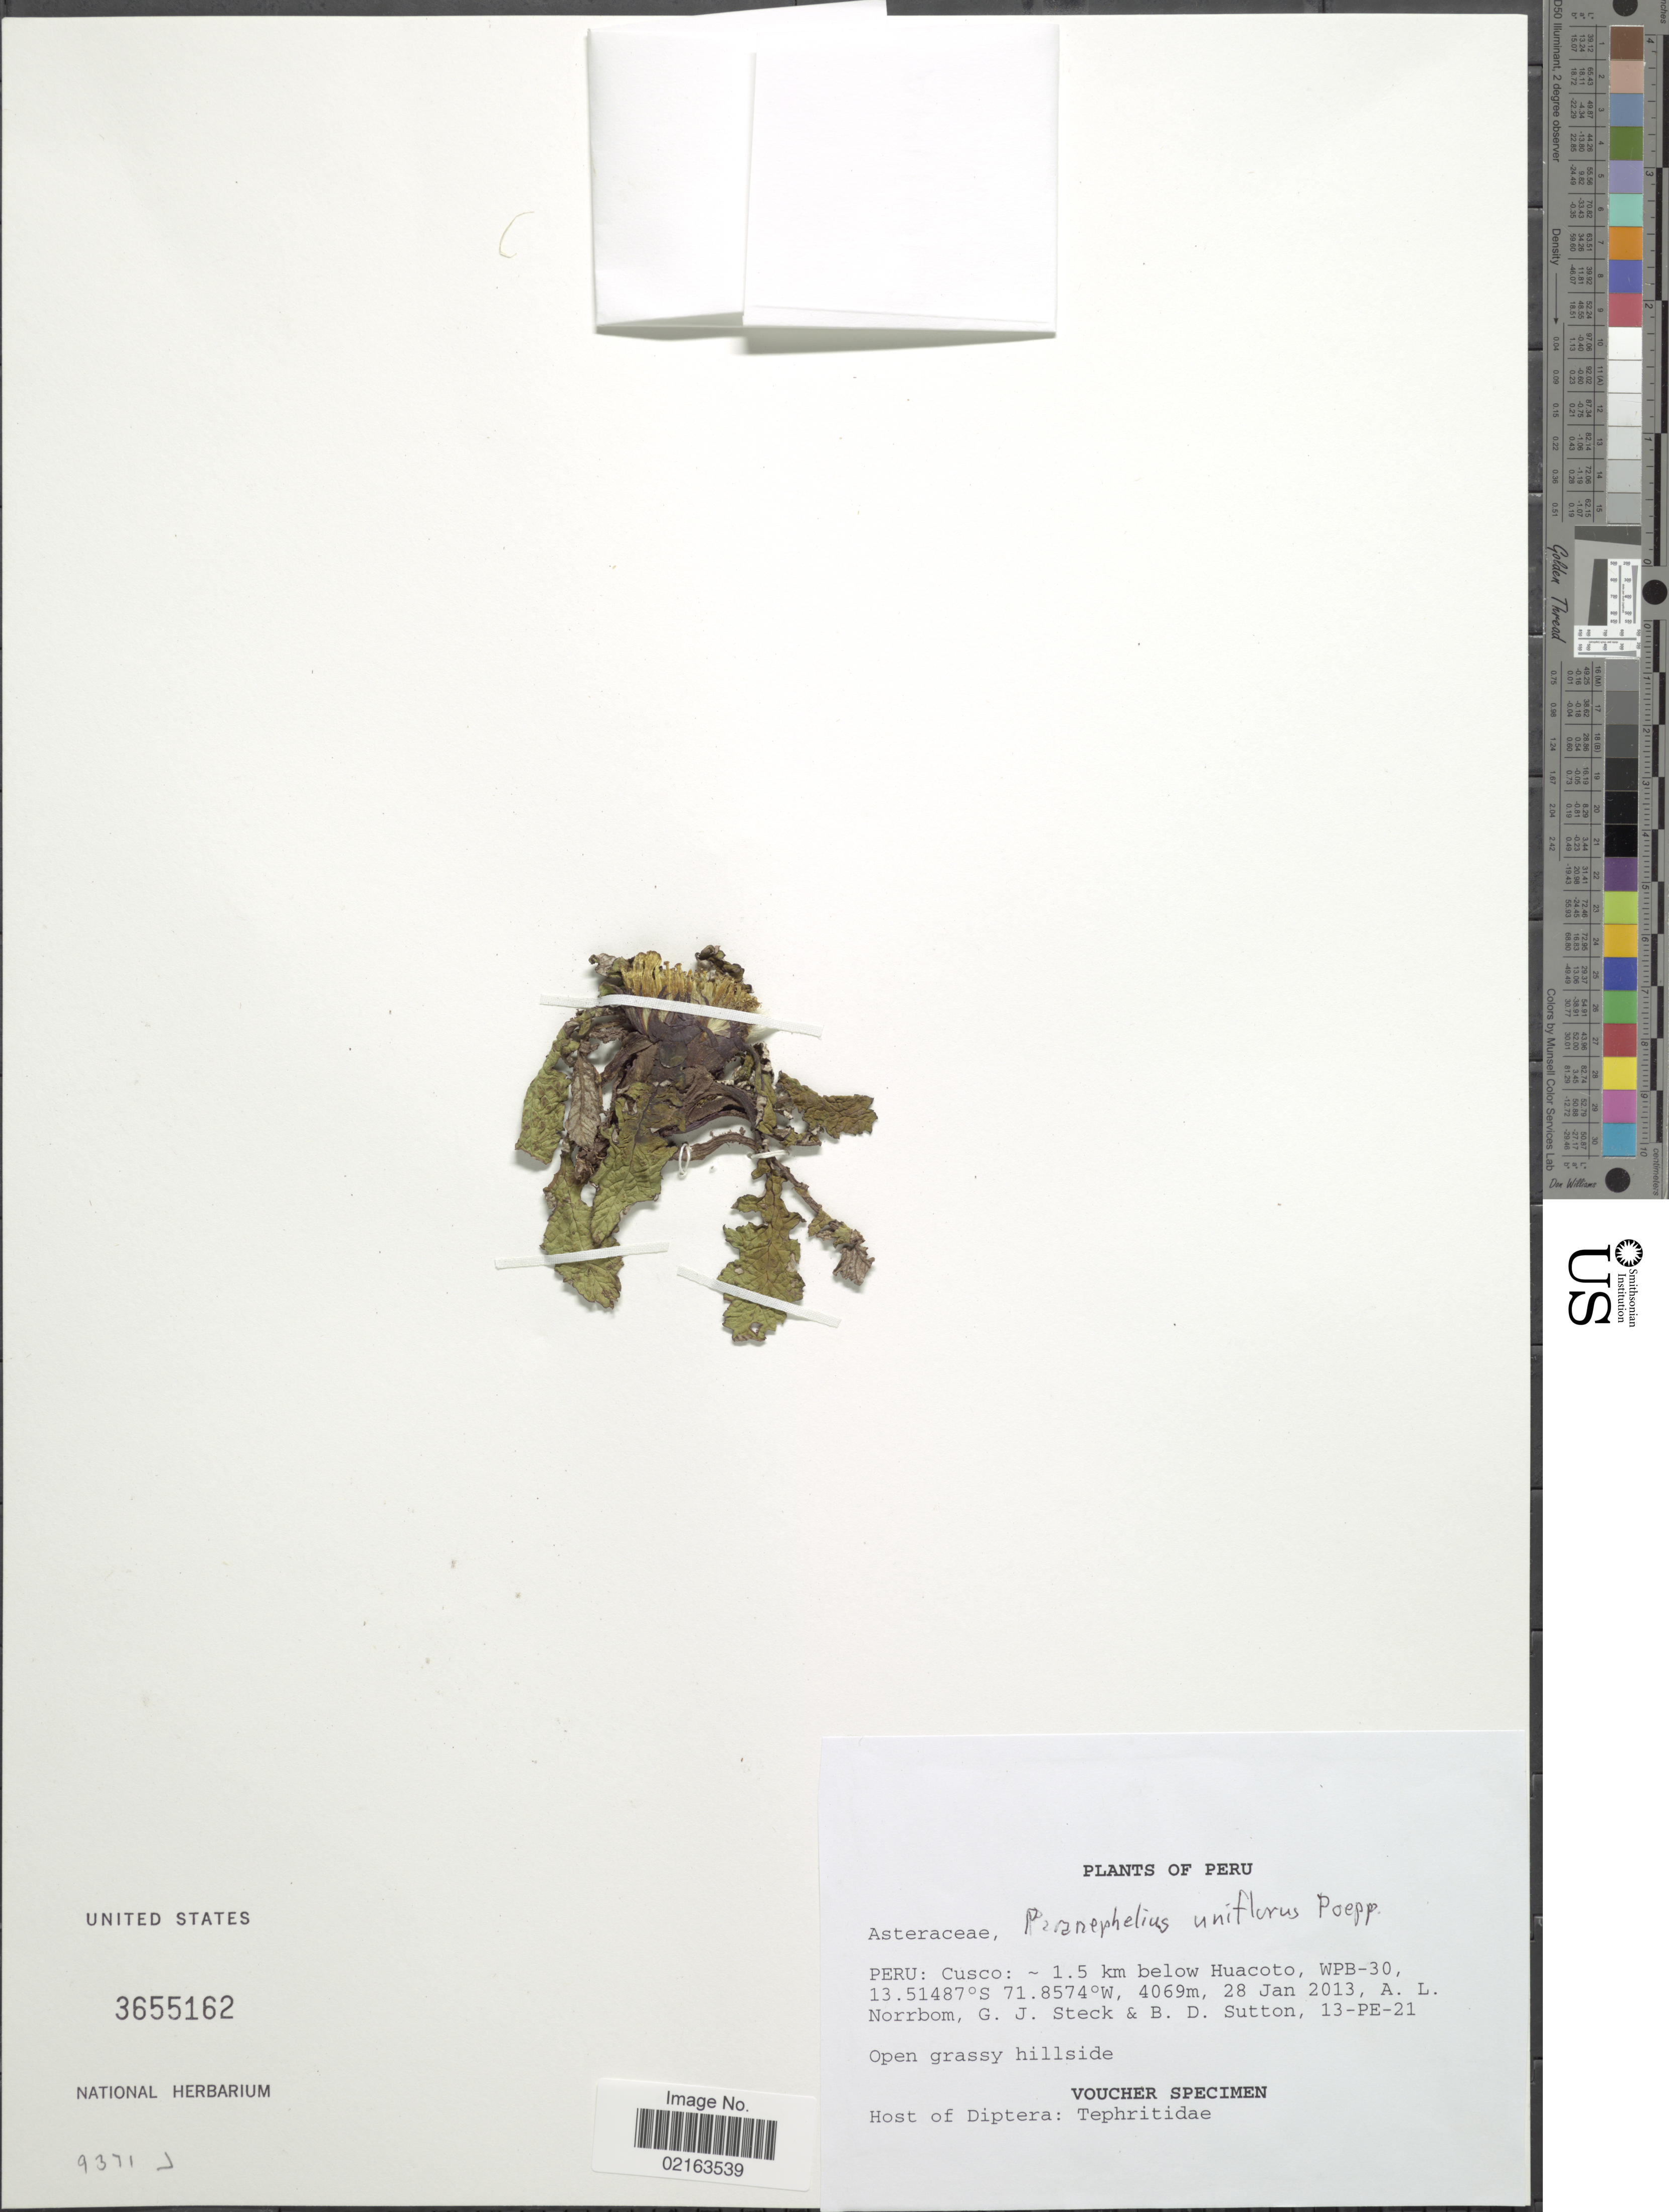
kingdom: Plantae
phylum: Tracheophyta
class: Magnoliopsida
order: Asterales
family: Asteraceae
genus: Paranephelius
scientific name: Paranephelius uniflorus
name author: Poepp. & Endl.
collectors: A. L. Norrbom, G. Steck & B. Sutton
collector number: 13-PE-21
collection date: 2013-01-28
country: Peru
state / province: Cusco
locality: Peru: Cusco: - 1.5 km below Huacoto, WPB-30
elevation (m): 4069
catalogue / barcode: US 3655162